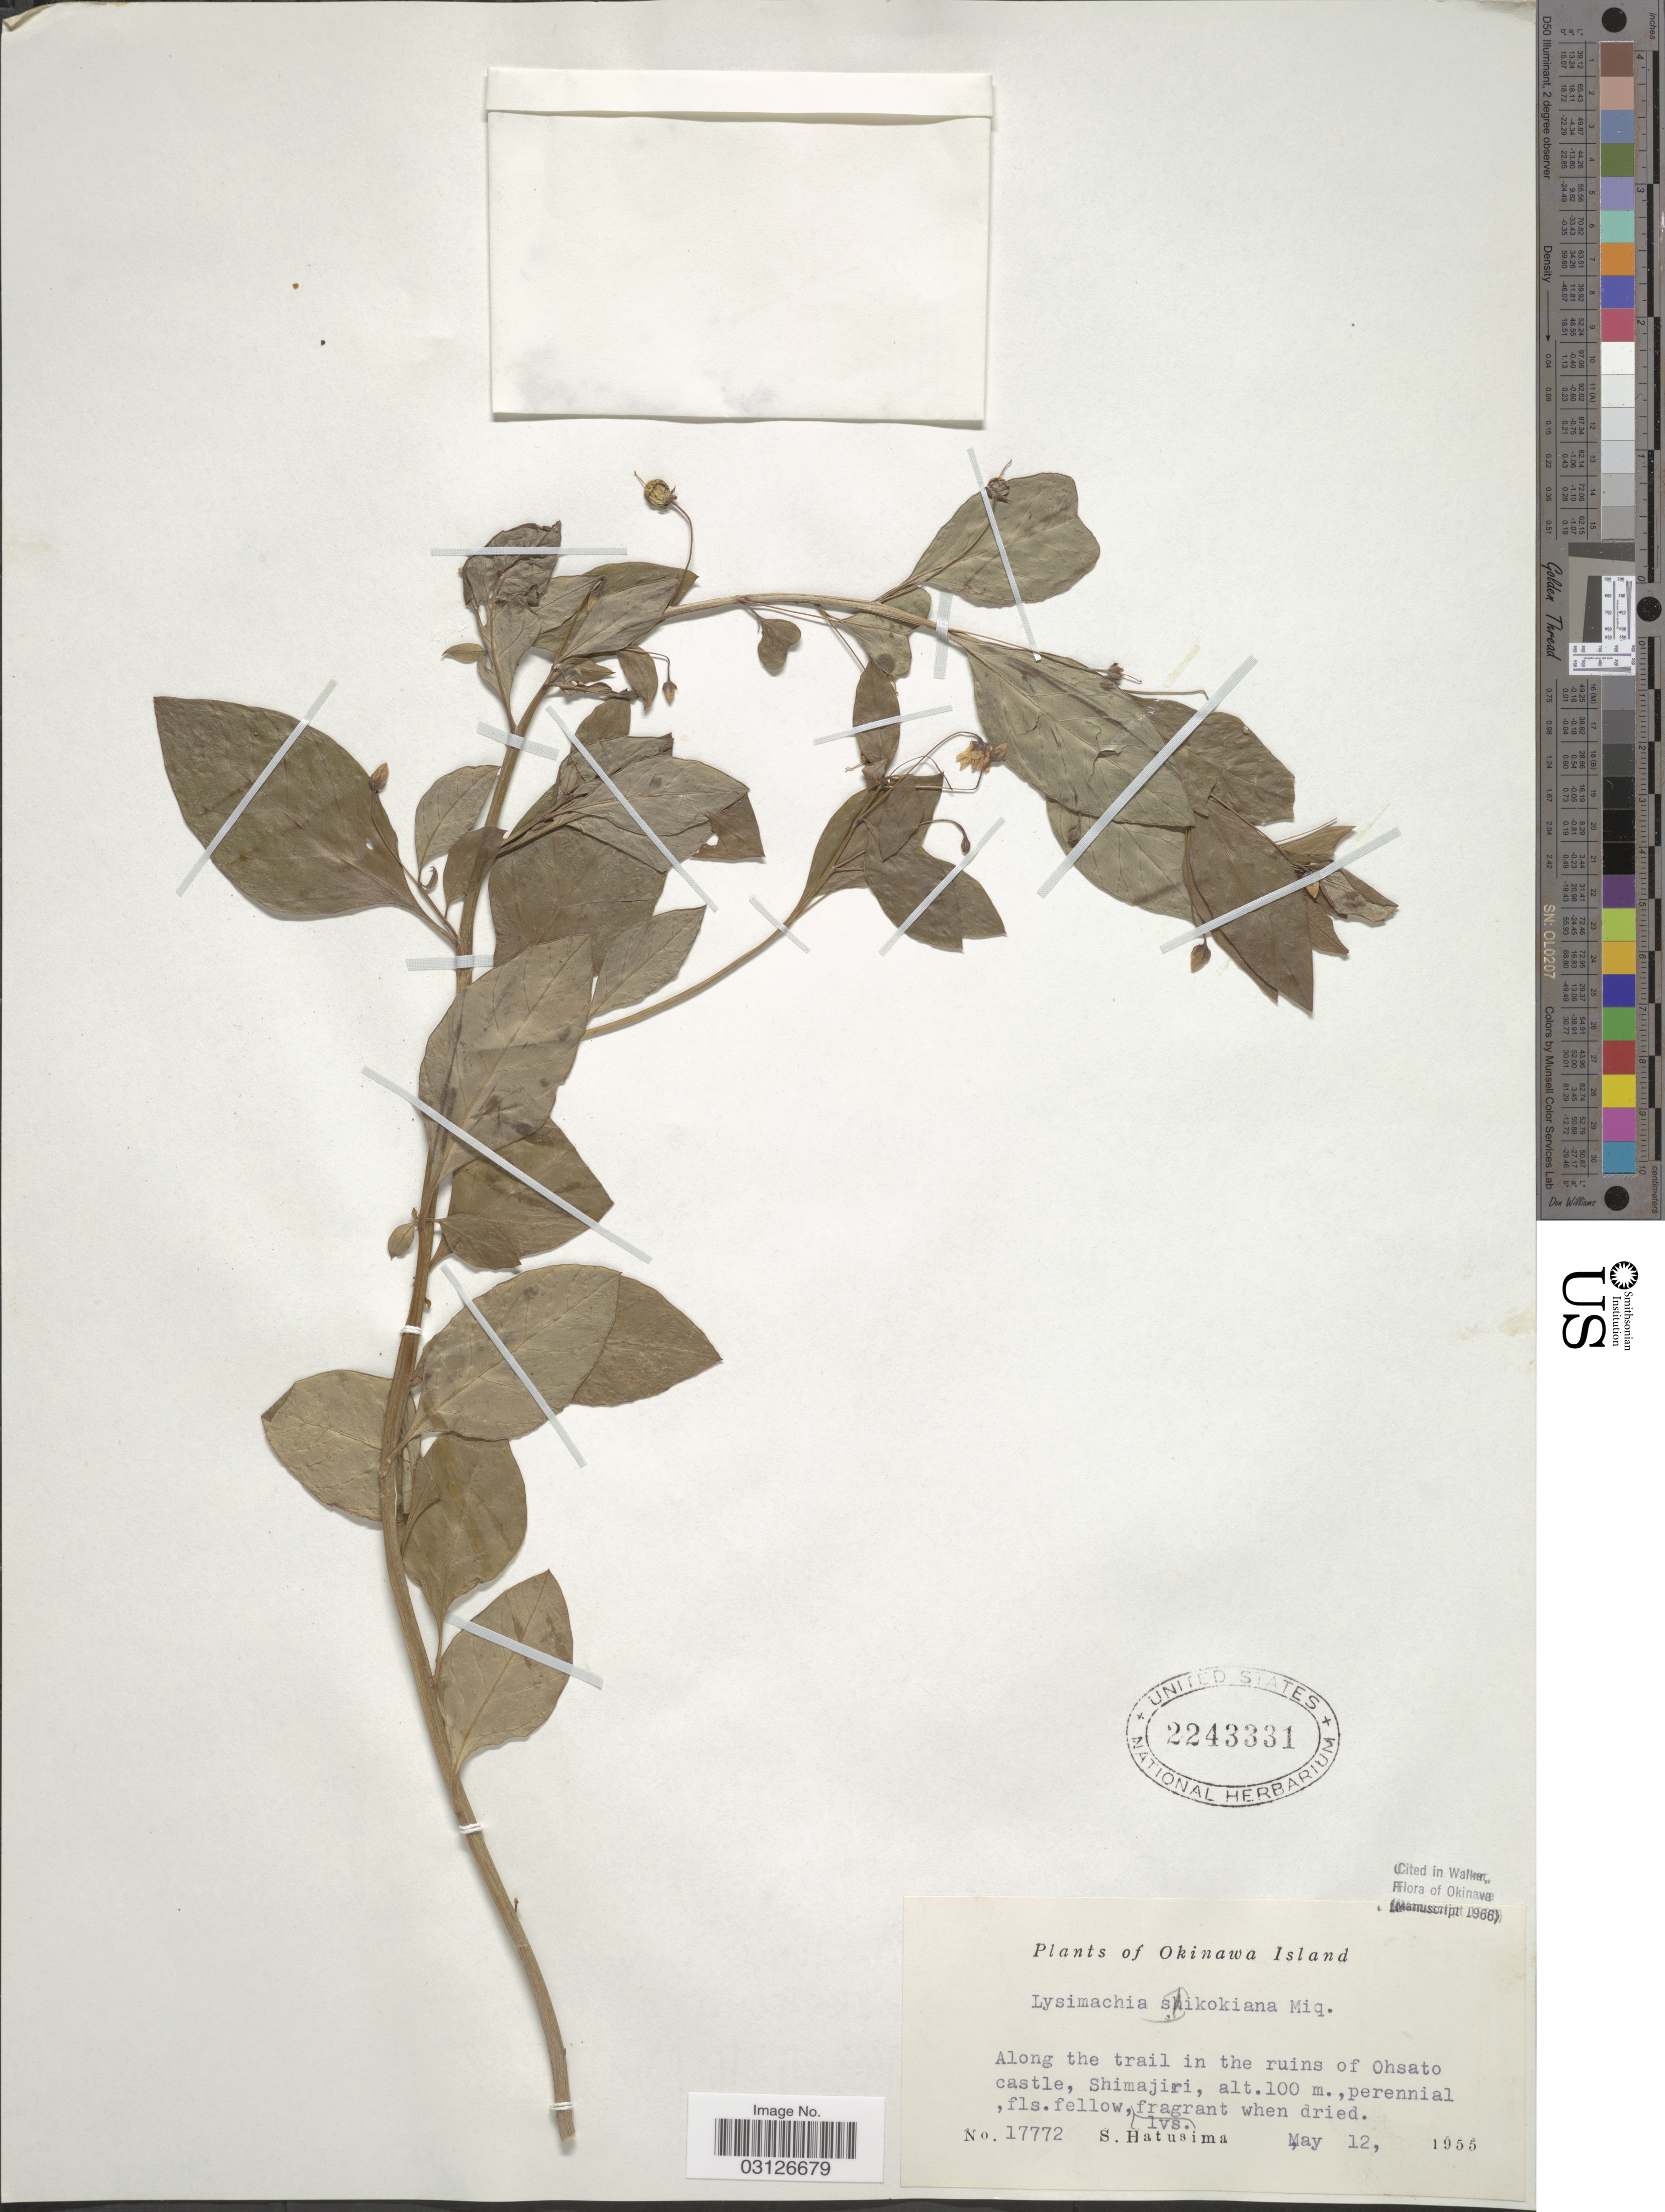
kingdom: Plantae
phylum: Tracheophyta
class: Magnoliopsida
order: Ericales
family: Primulaceae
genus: Lysimachia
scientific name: Lysimachia sikokiana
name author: Miq.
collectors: S. Hatusima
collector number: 17772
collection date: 1955-05-12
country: Japan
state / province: Okinawa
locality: Along the trail in the ruins of Ohsato castle, Shimajiri.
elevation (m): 100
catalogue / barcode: US 2243331